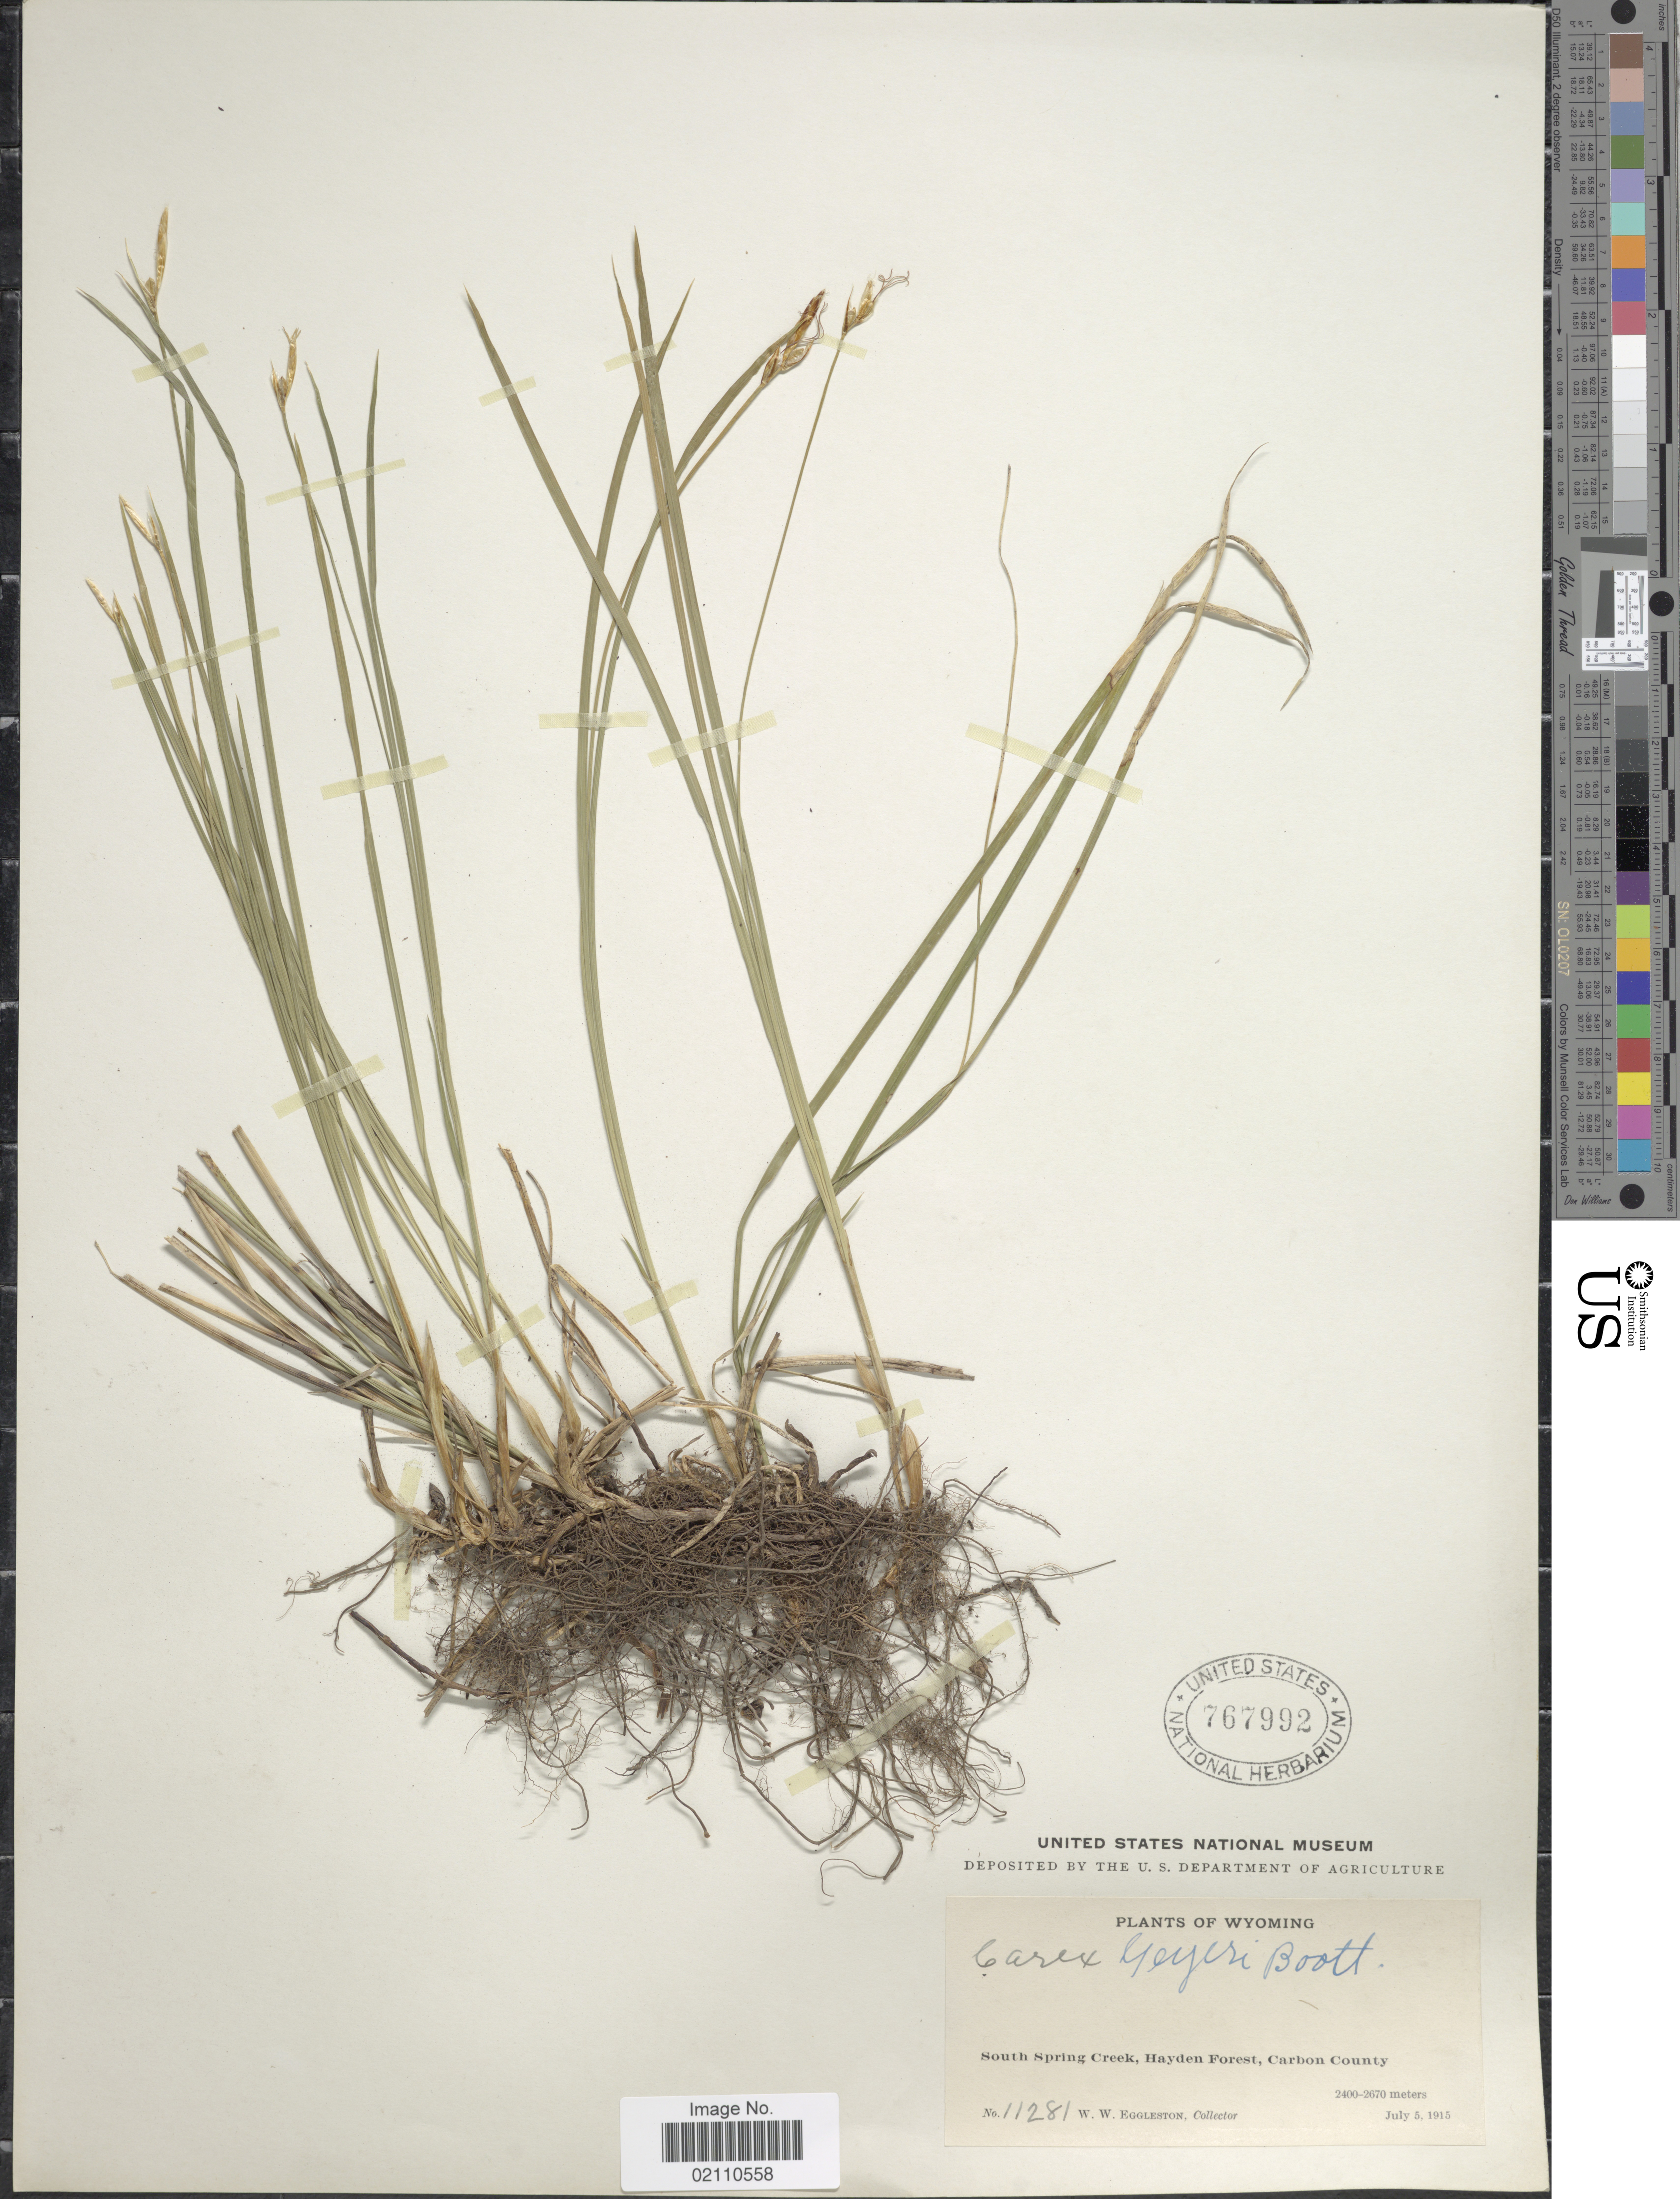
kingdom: Plantae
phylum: Tracheophyta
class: Liliopsida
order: Poales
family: Cyperaceae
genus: Carex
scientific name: Carex geyeri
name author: Boott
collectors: W. W. Eggleston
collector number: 11281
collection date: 1915-07-05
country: United States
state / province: Wyoming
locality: South Spring Creek, Hayden Forest, Carbon County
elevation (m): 2400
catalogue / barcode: US 7679902